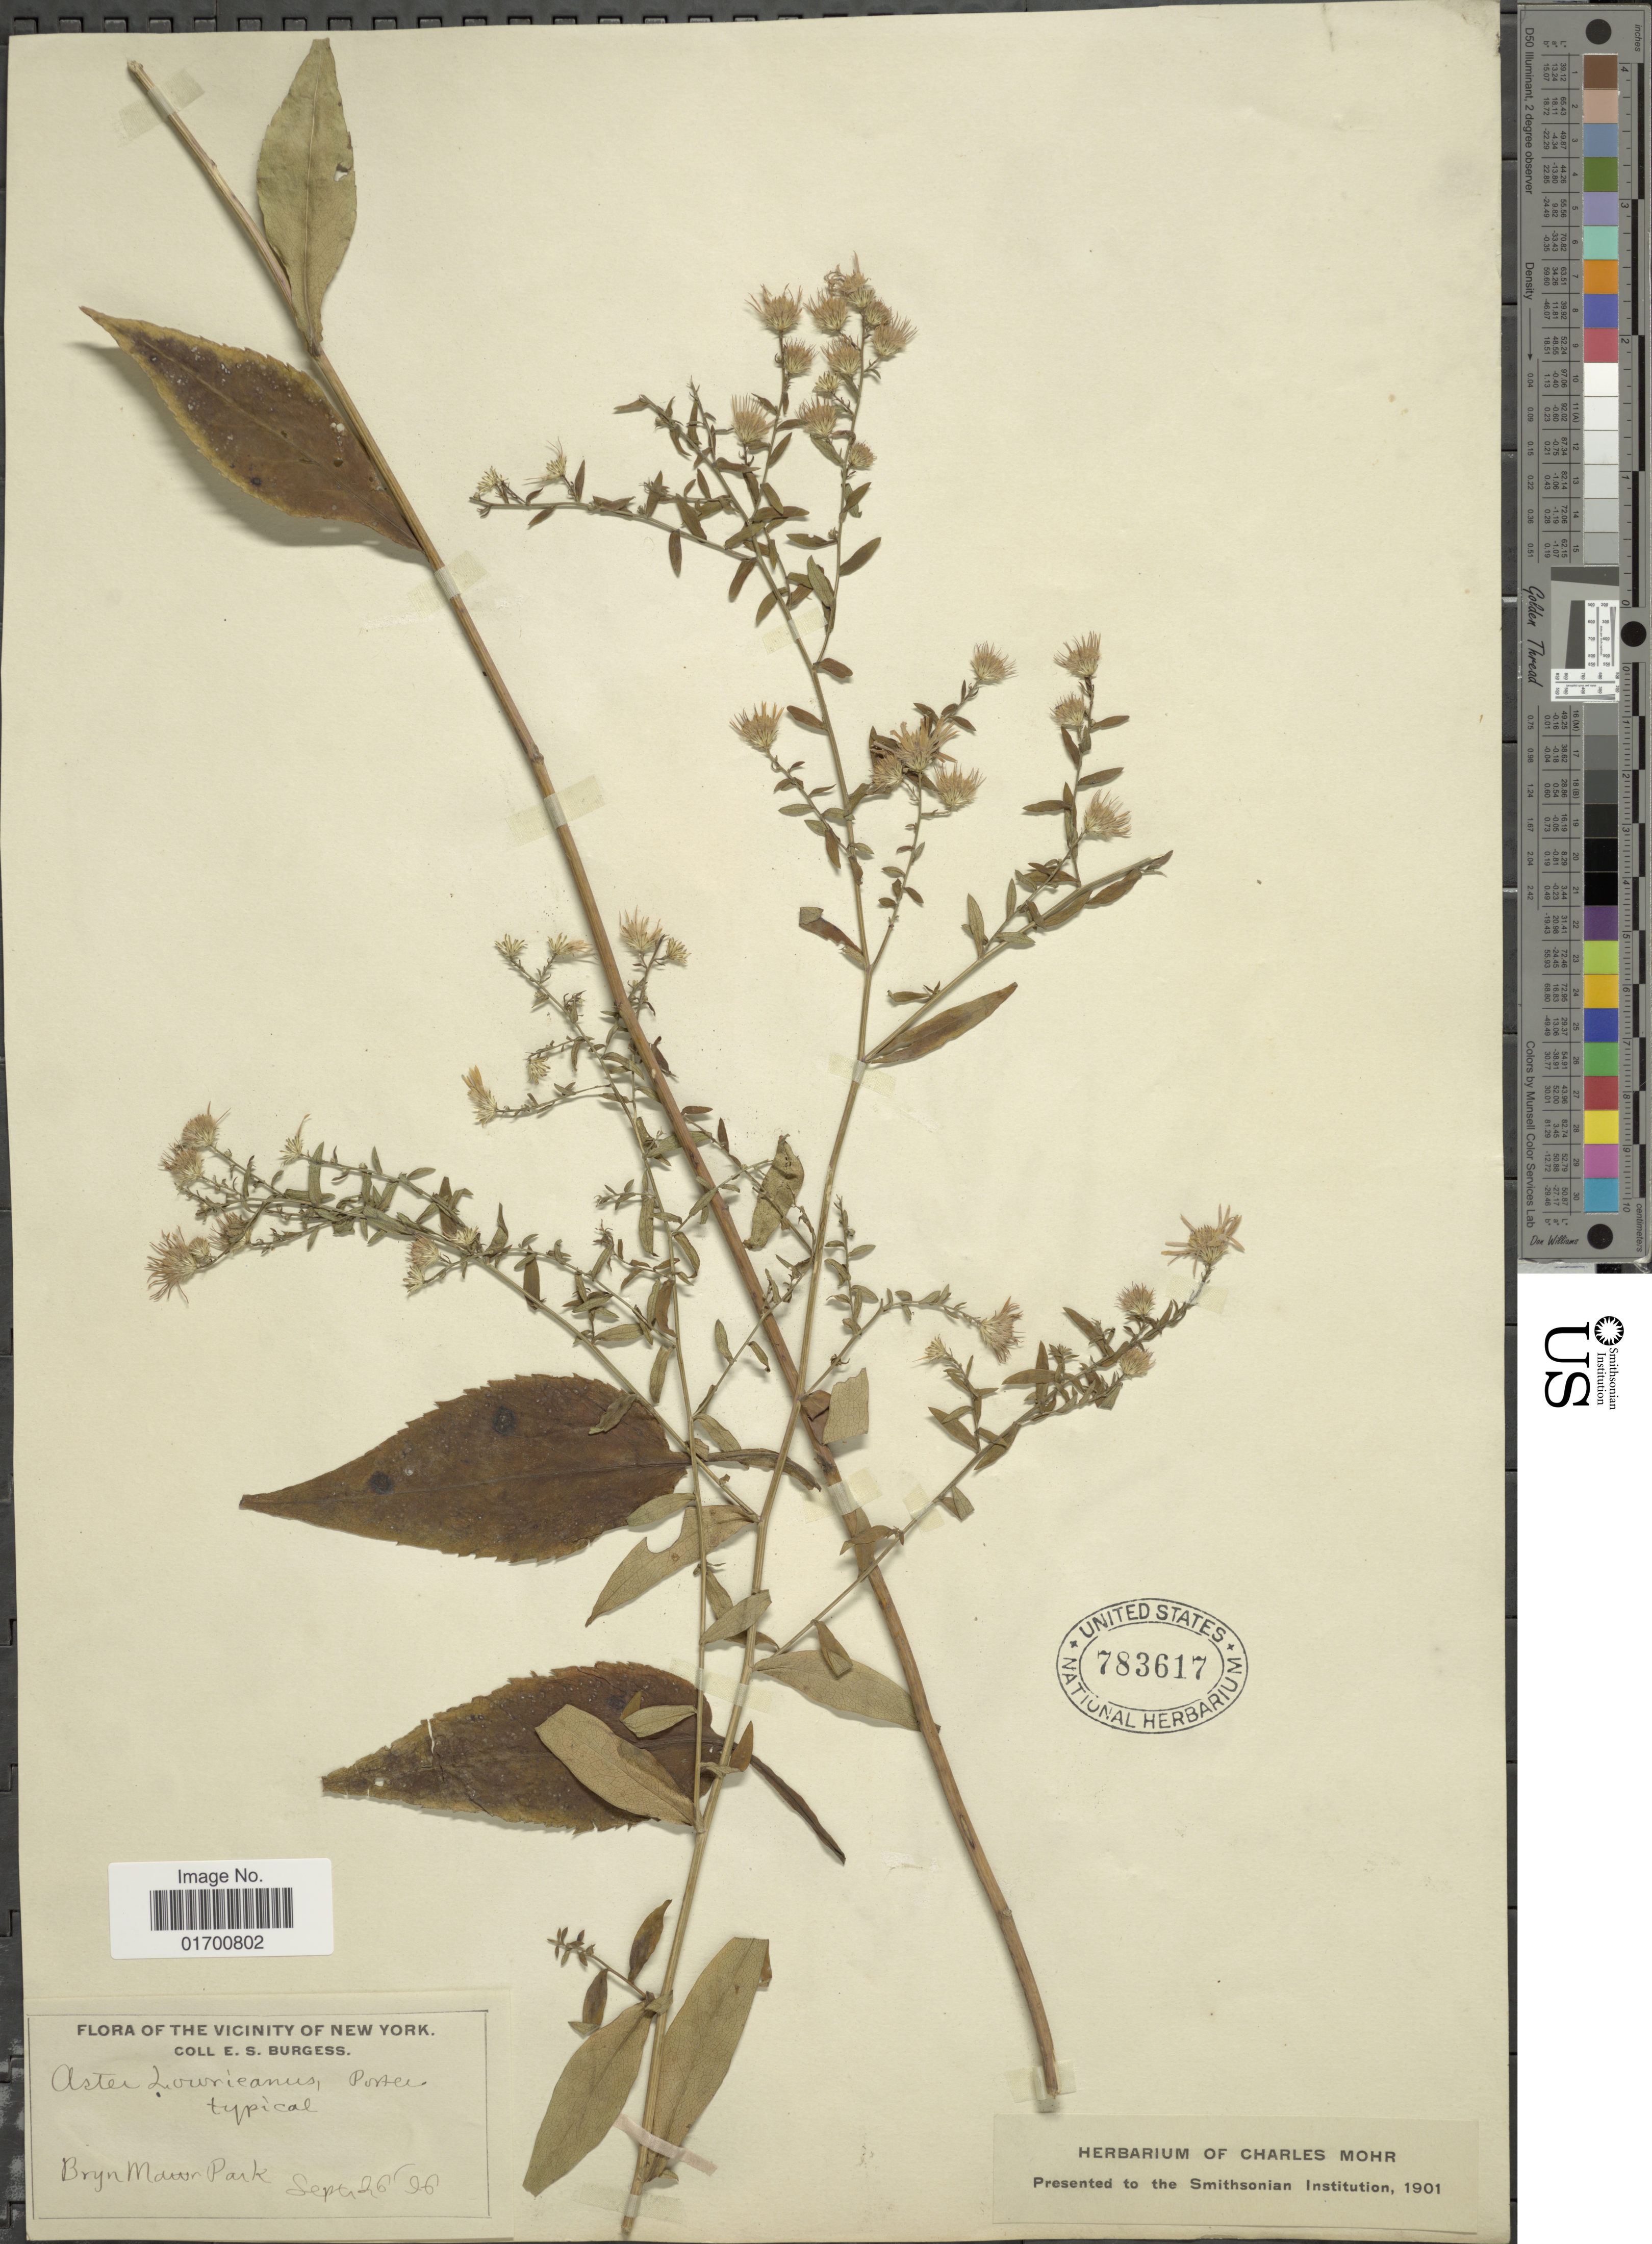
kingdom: Plantae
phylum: Tracheophyta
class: Magnoliopsida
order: Asterales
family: Asteraceae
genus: Symphyotrichum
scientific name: Symphyotrichum lowrieanum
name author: (Porter) G.L. Nesom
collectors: E. Burgess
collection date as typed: Transcribed d/m/y: 26/9/96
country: United States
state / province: New York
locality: Bryn Mourn Park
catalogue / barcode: US 783617